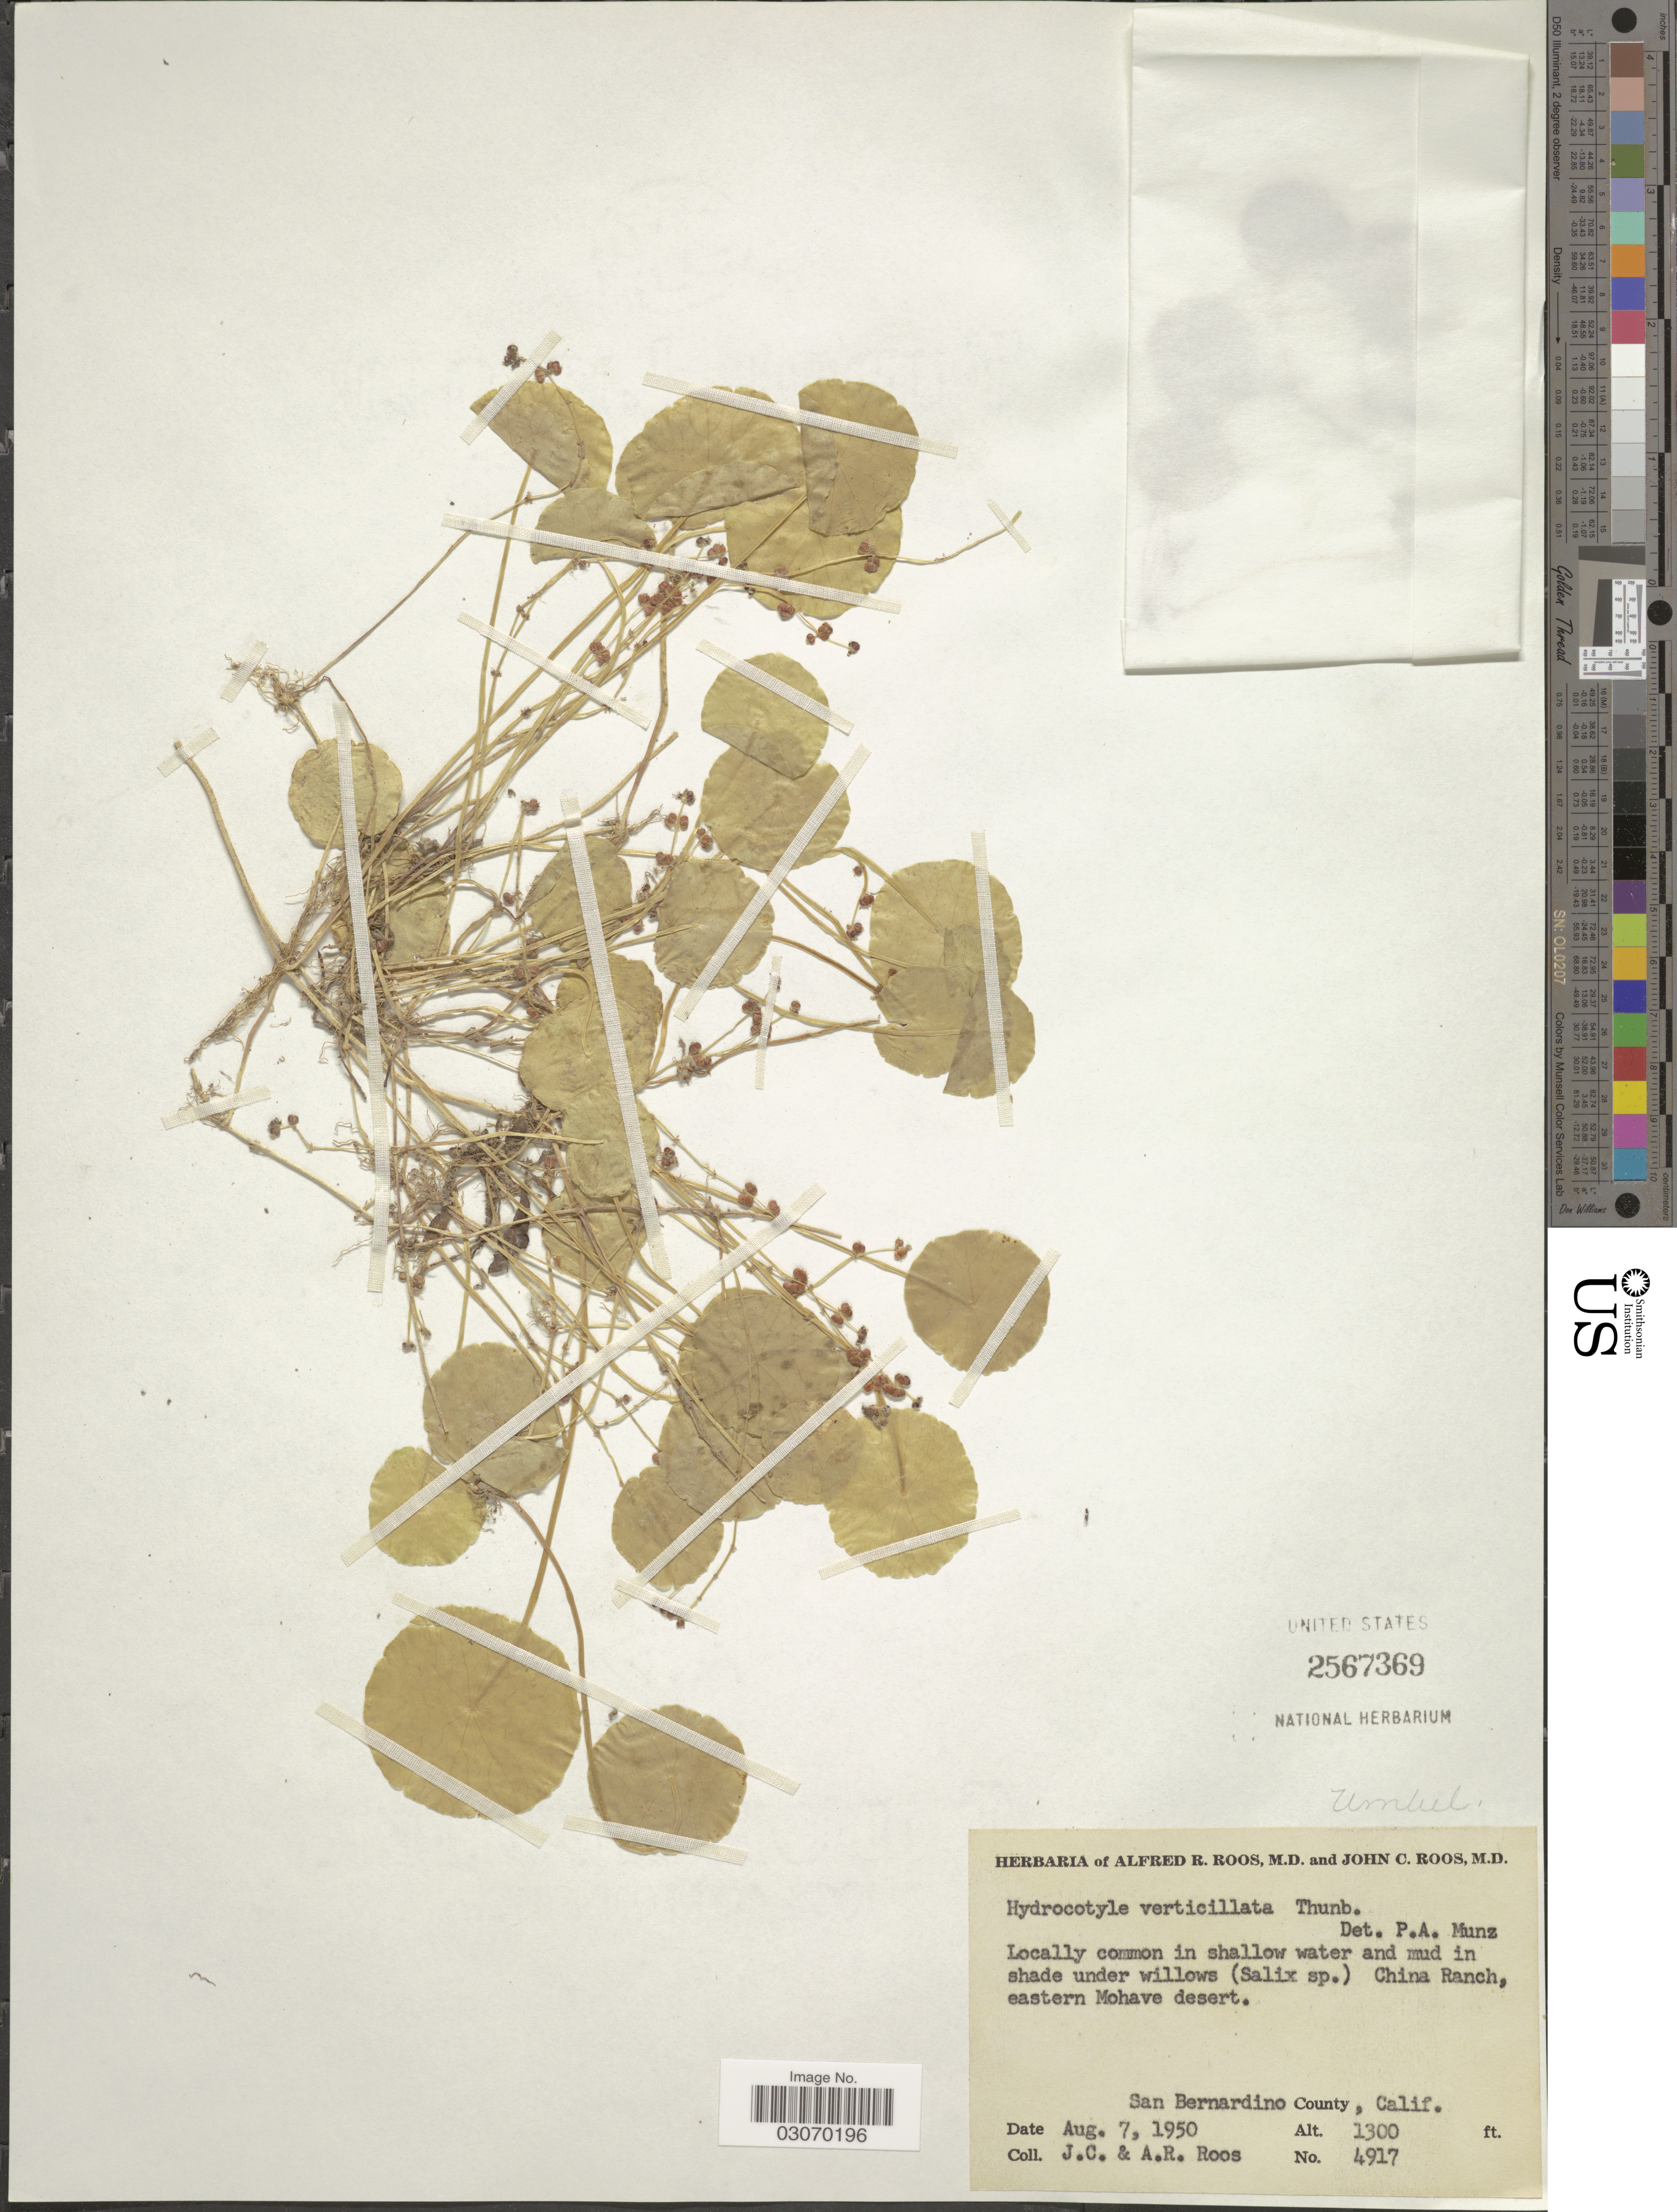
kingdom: Plantae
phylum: Tracheophyta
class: Magnoliopsida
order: Apiales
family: Araliaceae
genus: Hydrocotyle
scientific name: Hydrocotyle verticillata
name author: Thunb.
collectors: J. C. Roos & A. R. Roos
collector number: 4917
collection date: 1950-08-07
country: United States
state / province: California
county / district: San Bernardino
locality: China Ranch, eastern Mohave desert. San Bernardino County, Calif.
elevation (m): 396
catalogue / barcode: US 2567369